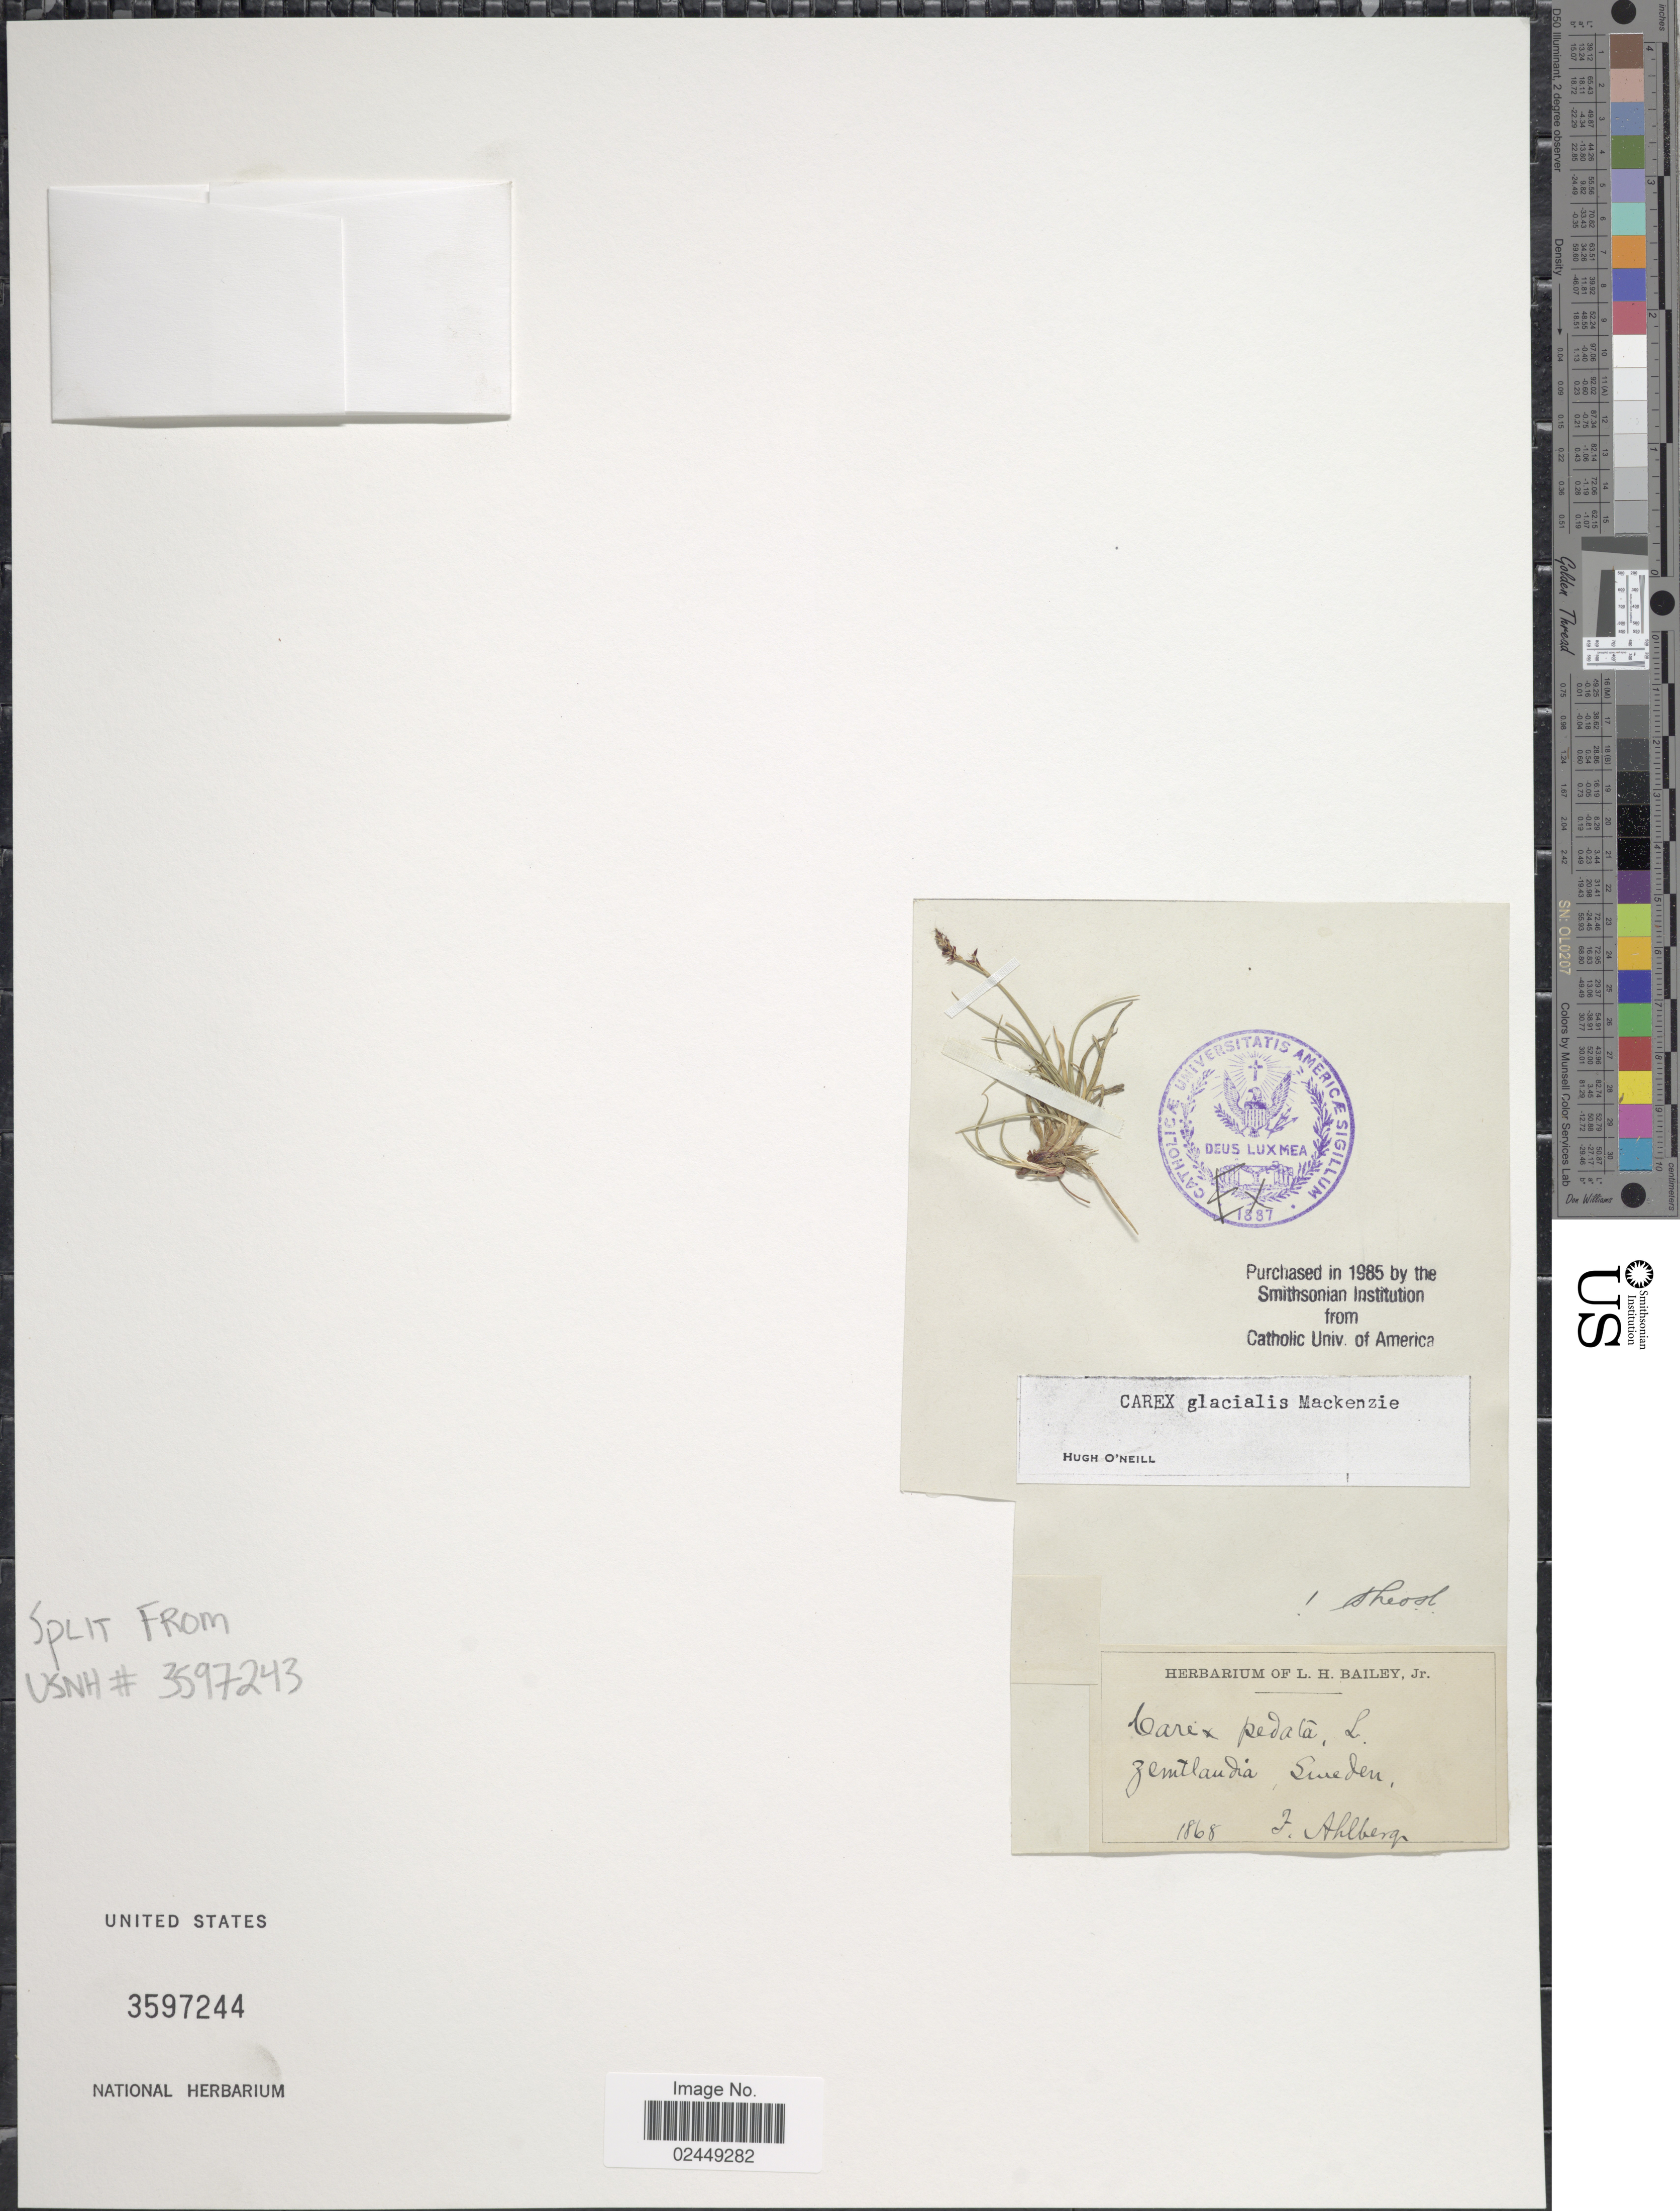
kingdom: Plantae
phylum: Tracheophyta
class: Liliopsida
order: Poales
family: Cyperaceae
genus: Carex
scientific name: Carex glacialis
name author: Mack.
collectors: F. Ahlberg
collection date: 1868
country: Sweden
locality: Zemtlandia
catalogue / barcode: US 3597244